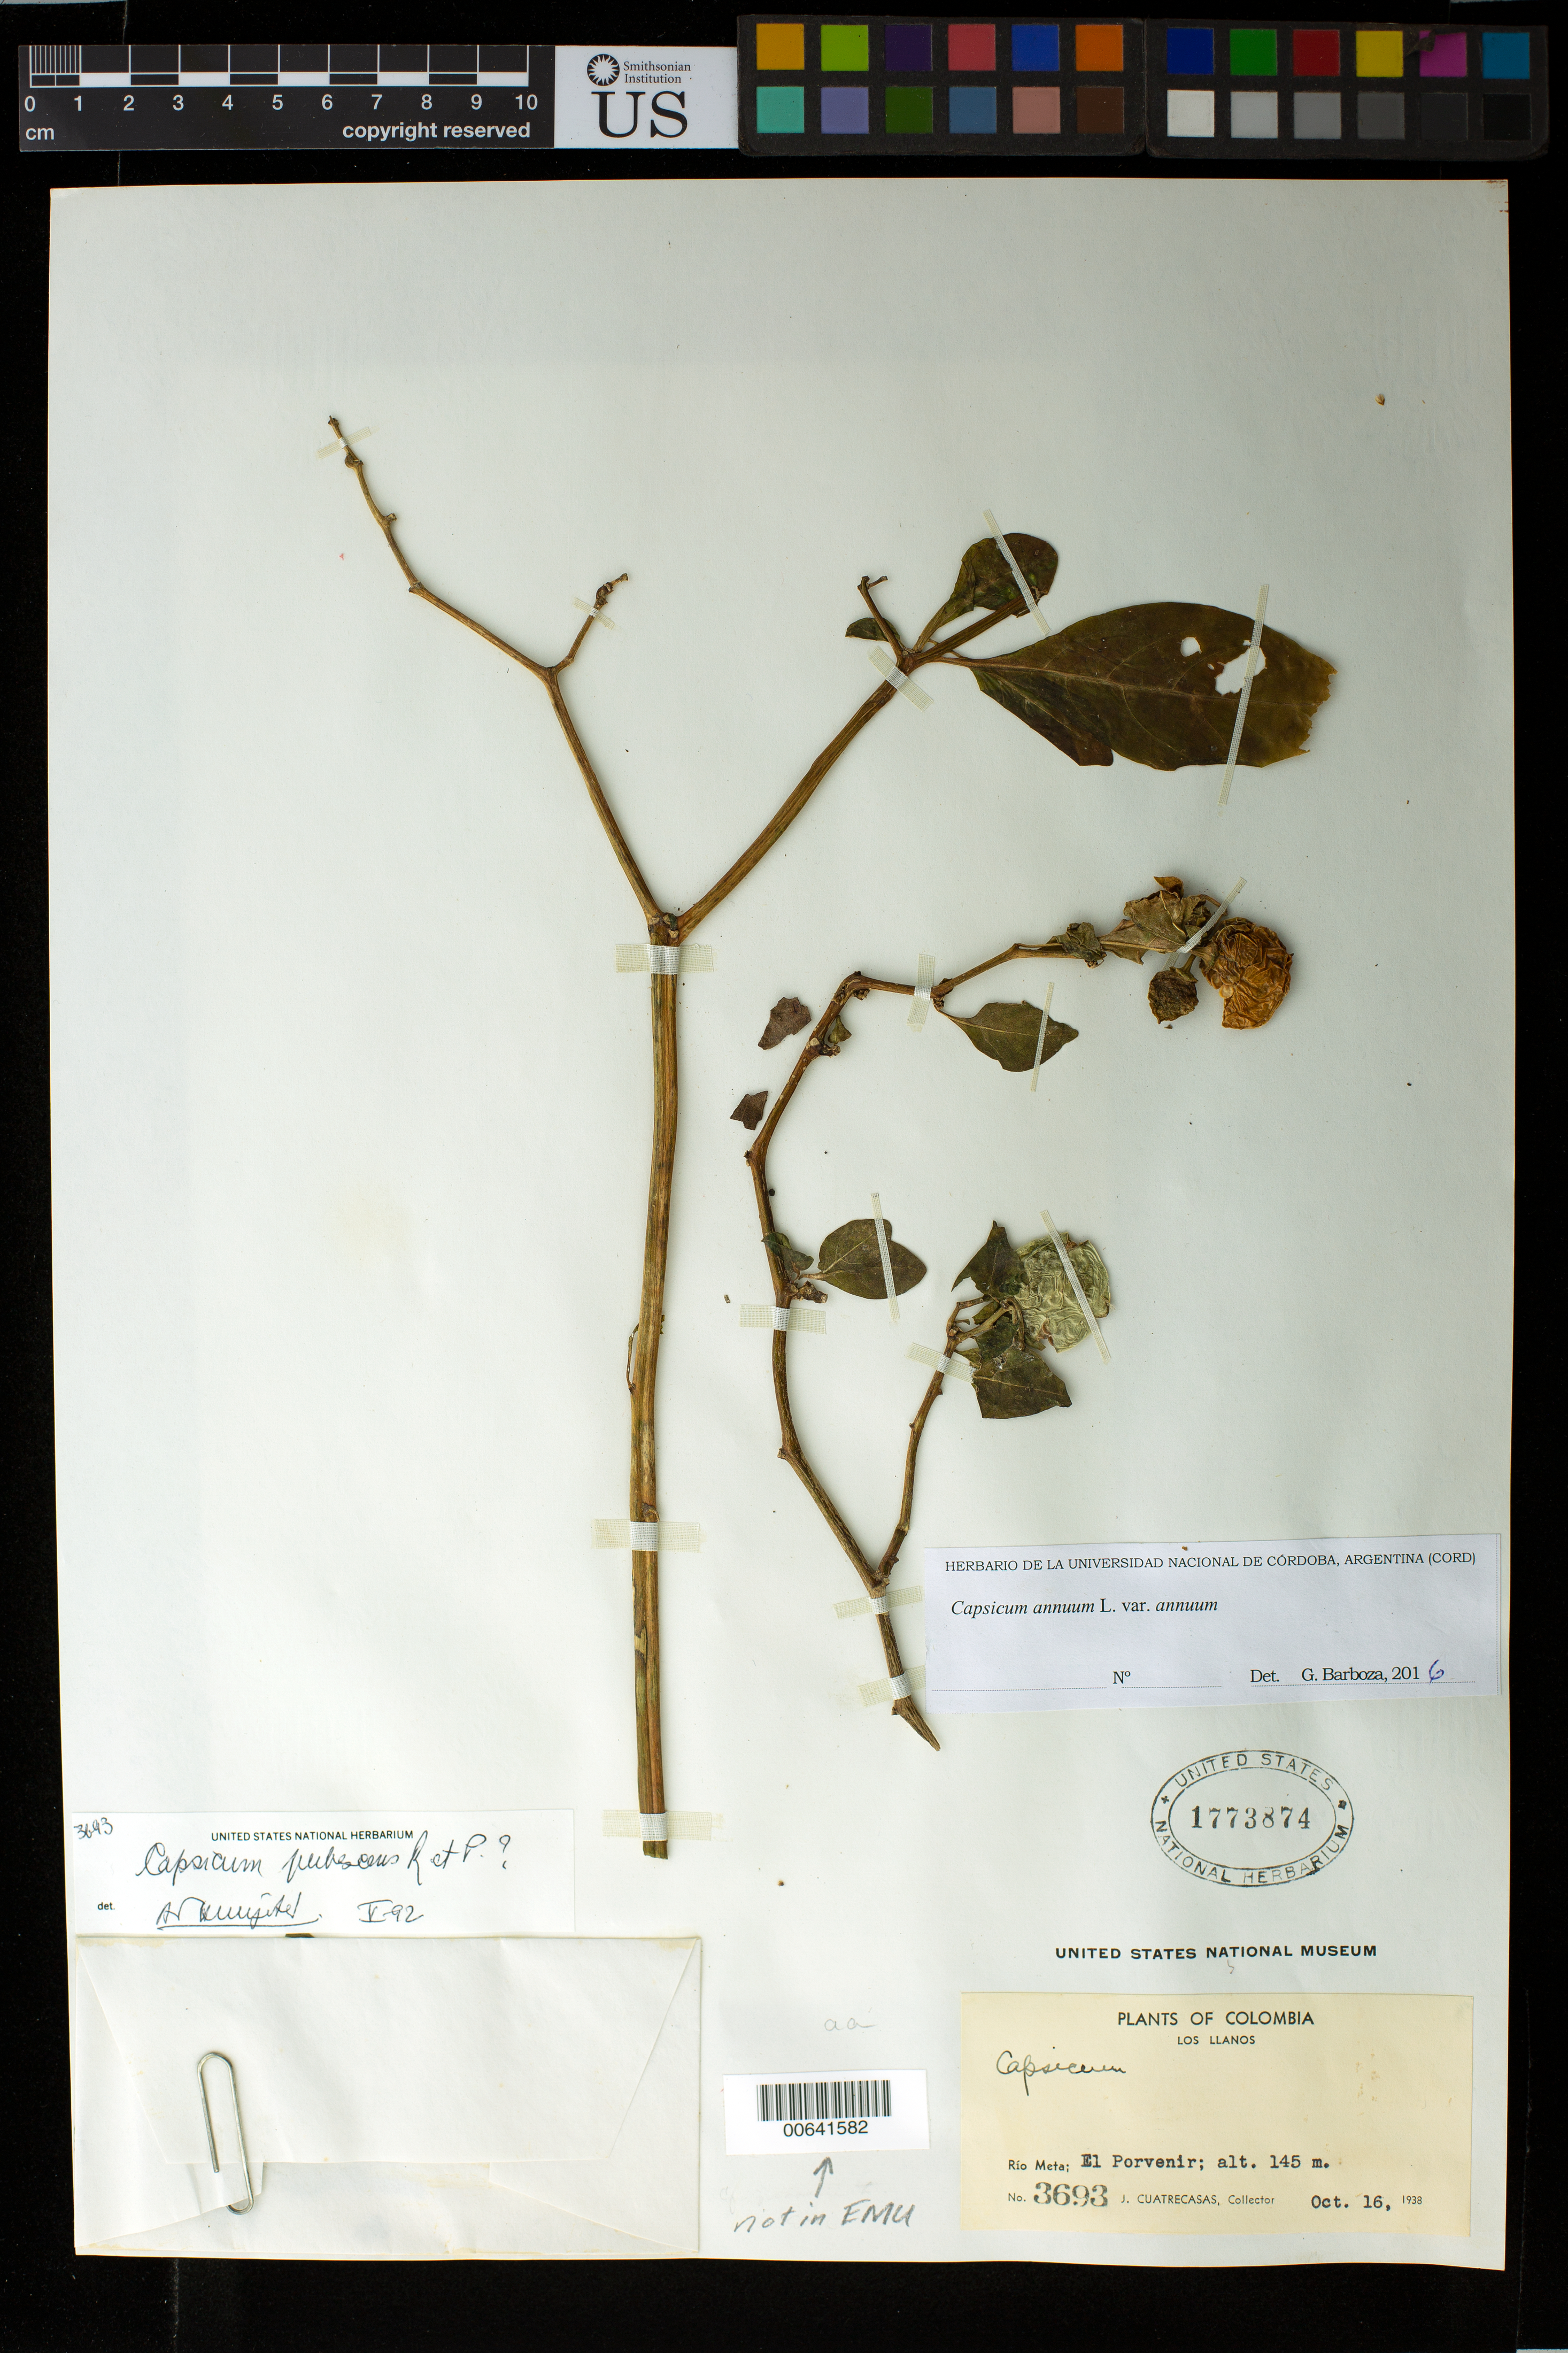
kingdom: Plantae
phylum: Tracheophyta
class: Magnoliopsida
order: Solanales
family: Solanaceae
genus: Capsicum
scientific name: Capsicum annuum var. annuum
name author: L.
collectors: J. Cuatrecasas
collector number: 3693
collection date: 1938-10-16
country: Colombia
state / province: Los Llanos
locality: Río Meta; El Porvenir.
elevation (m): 145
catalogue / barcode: US 1773834